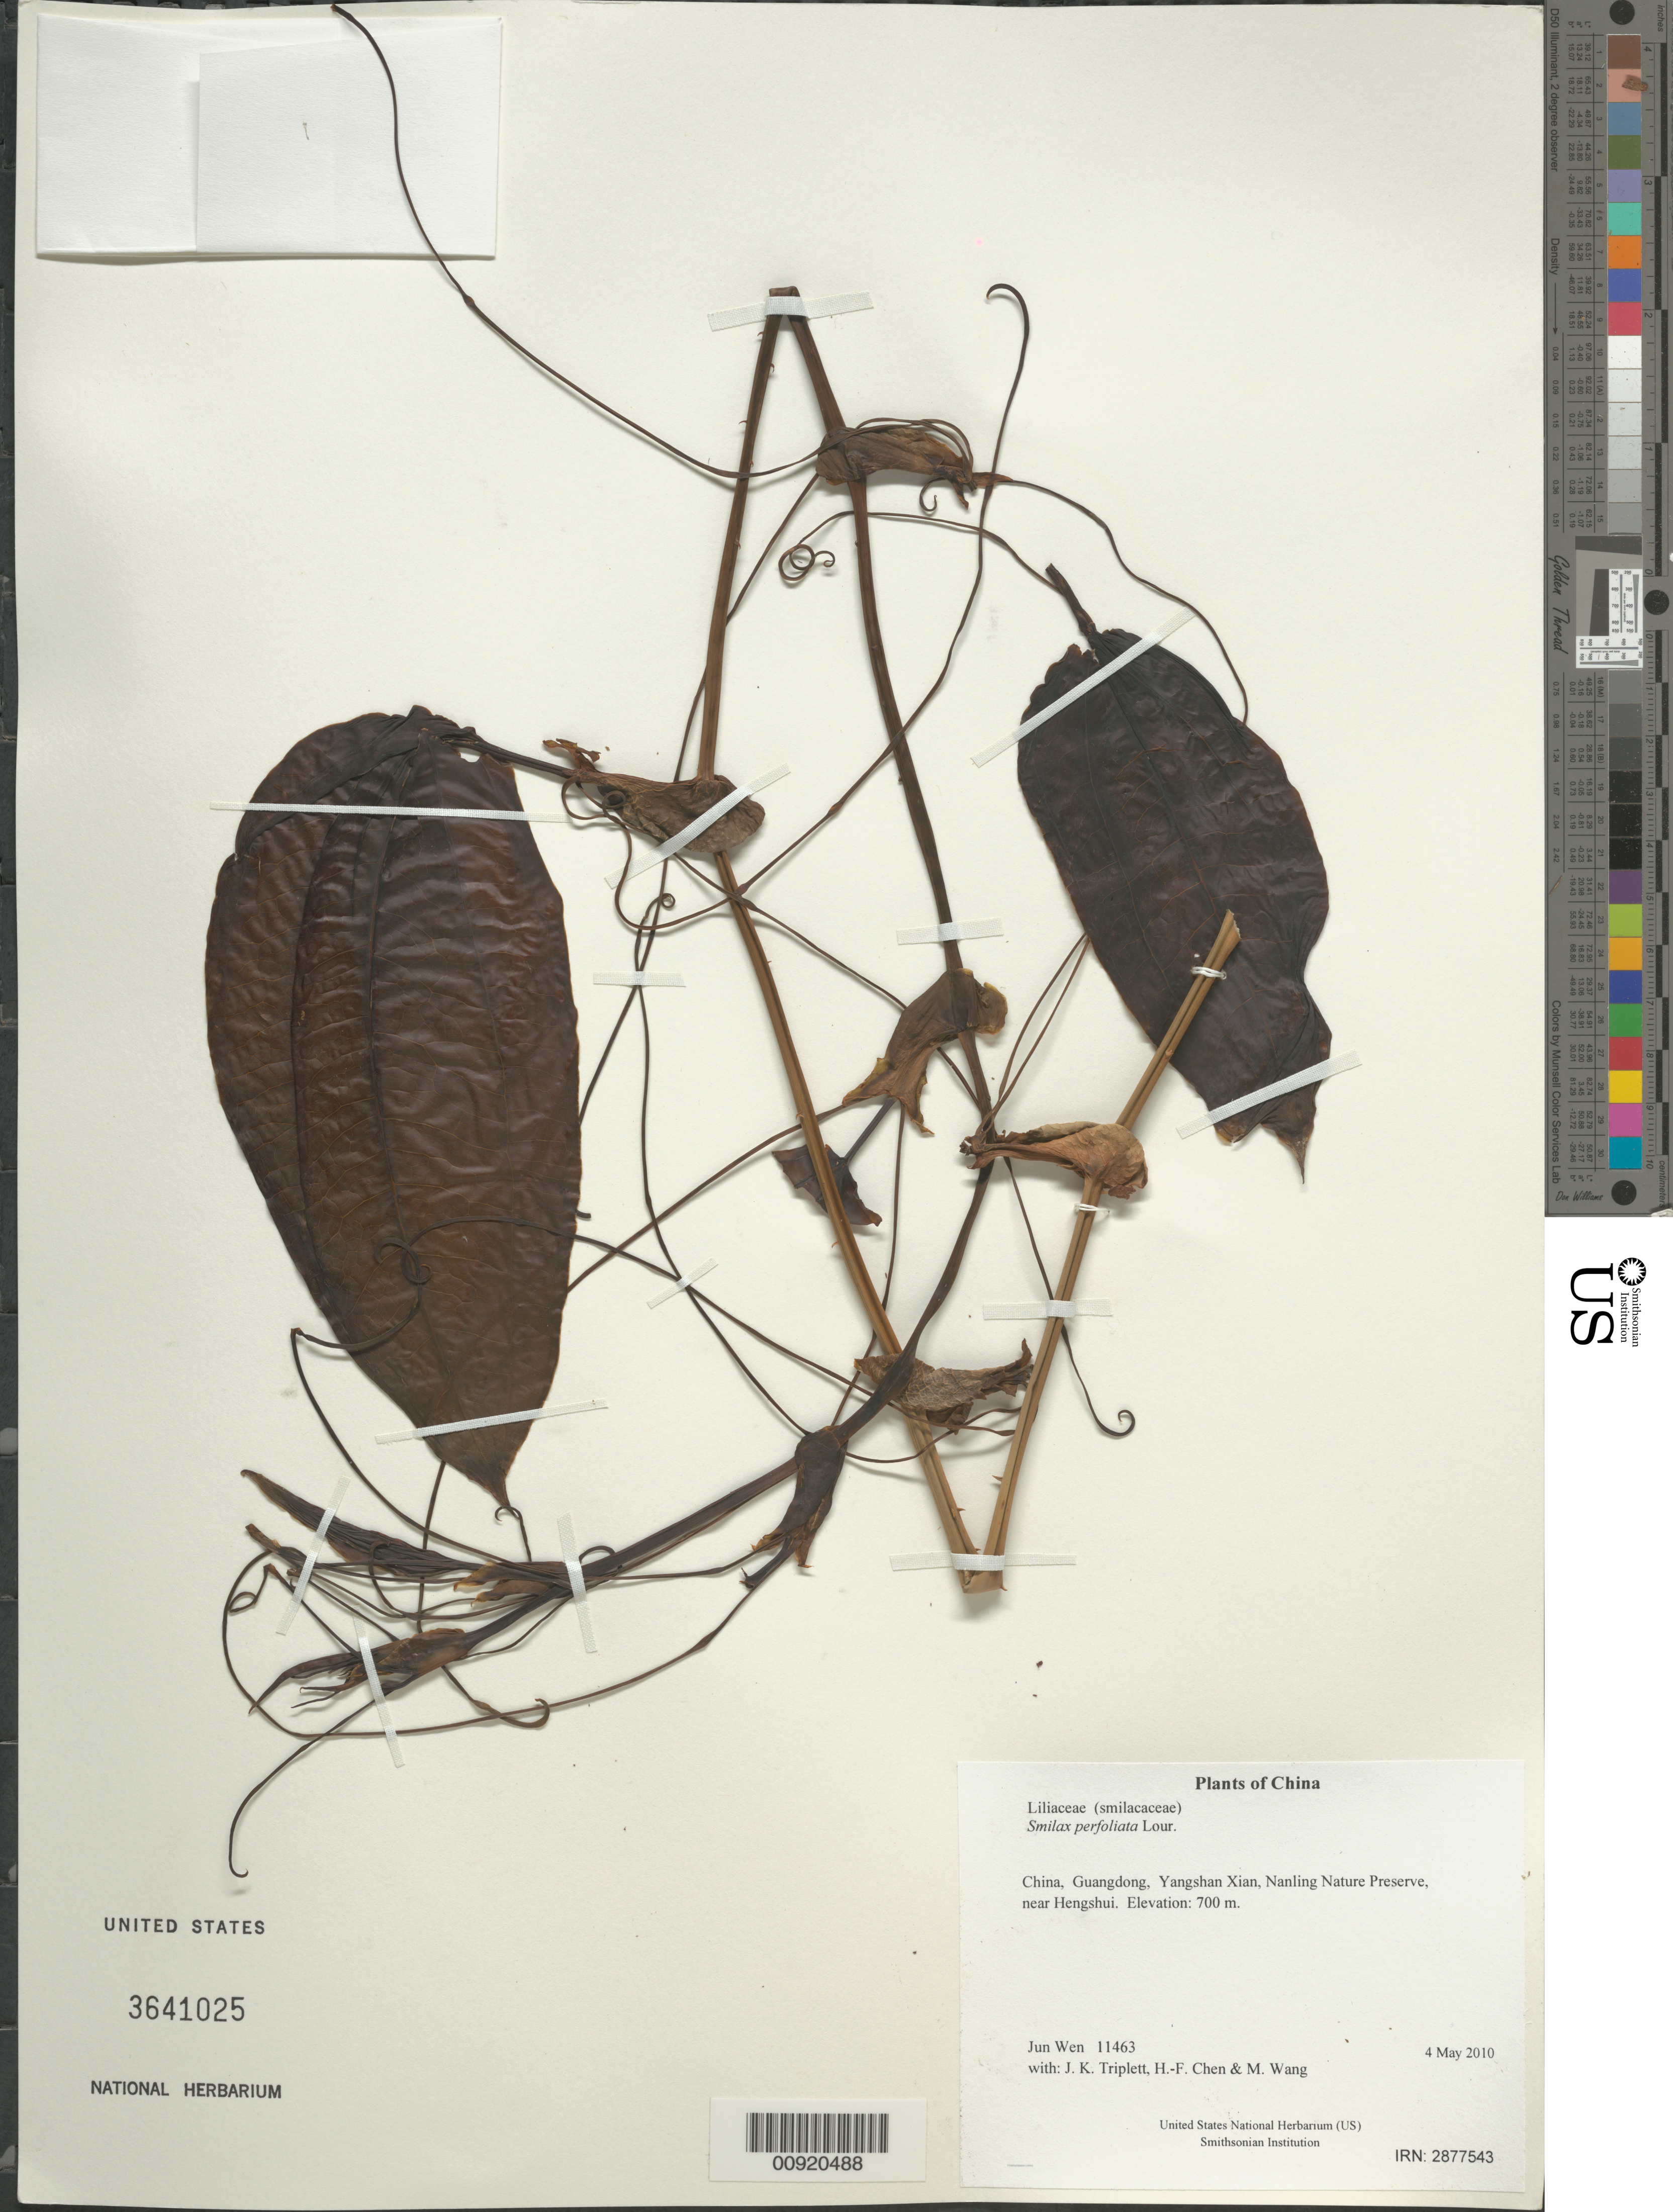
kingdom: Plantae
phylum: Tracheophyta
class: Liliopsida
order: Liliales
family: Smilacaceae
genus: Smilax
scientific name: Smilax perfoliata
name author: Lour.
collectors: J. Wen, J. K. Triplett, H.-F. Chen & M. Wang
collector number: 11463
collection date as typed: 4 May 2010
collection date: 2010-05-04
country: China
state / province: Guangdong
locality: Yangshan Xian, Nanling Nature Preserve, near Hengshui.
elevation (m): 700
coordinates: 24 51.659 N, 112 53.675 E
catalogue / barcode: US 3641025